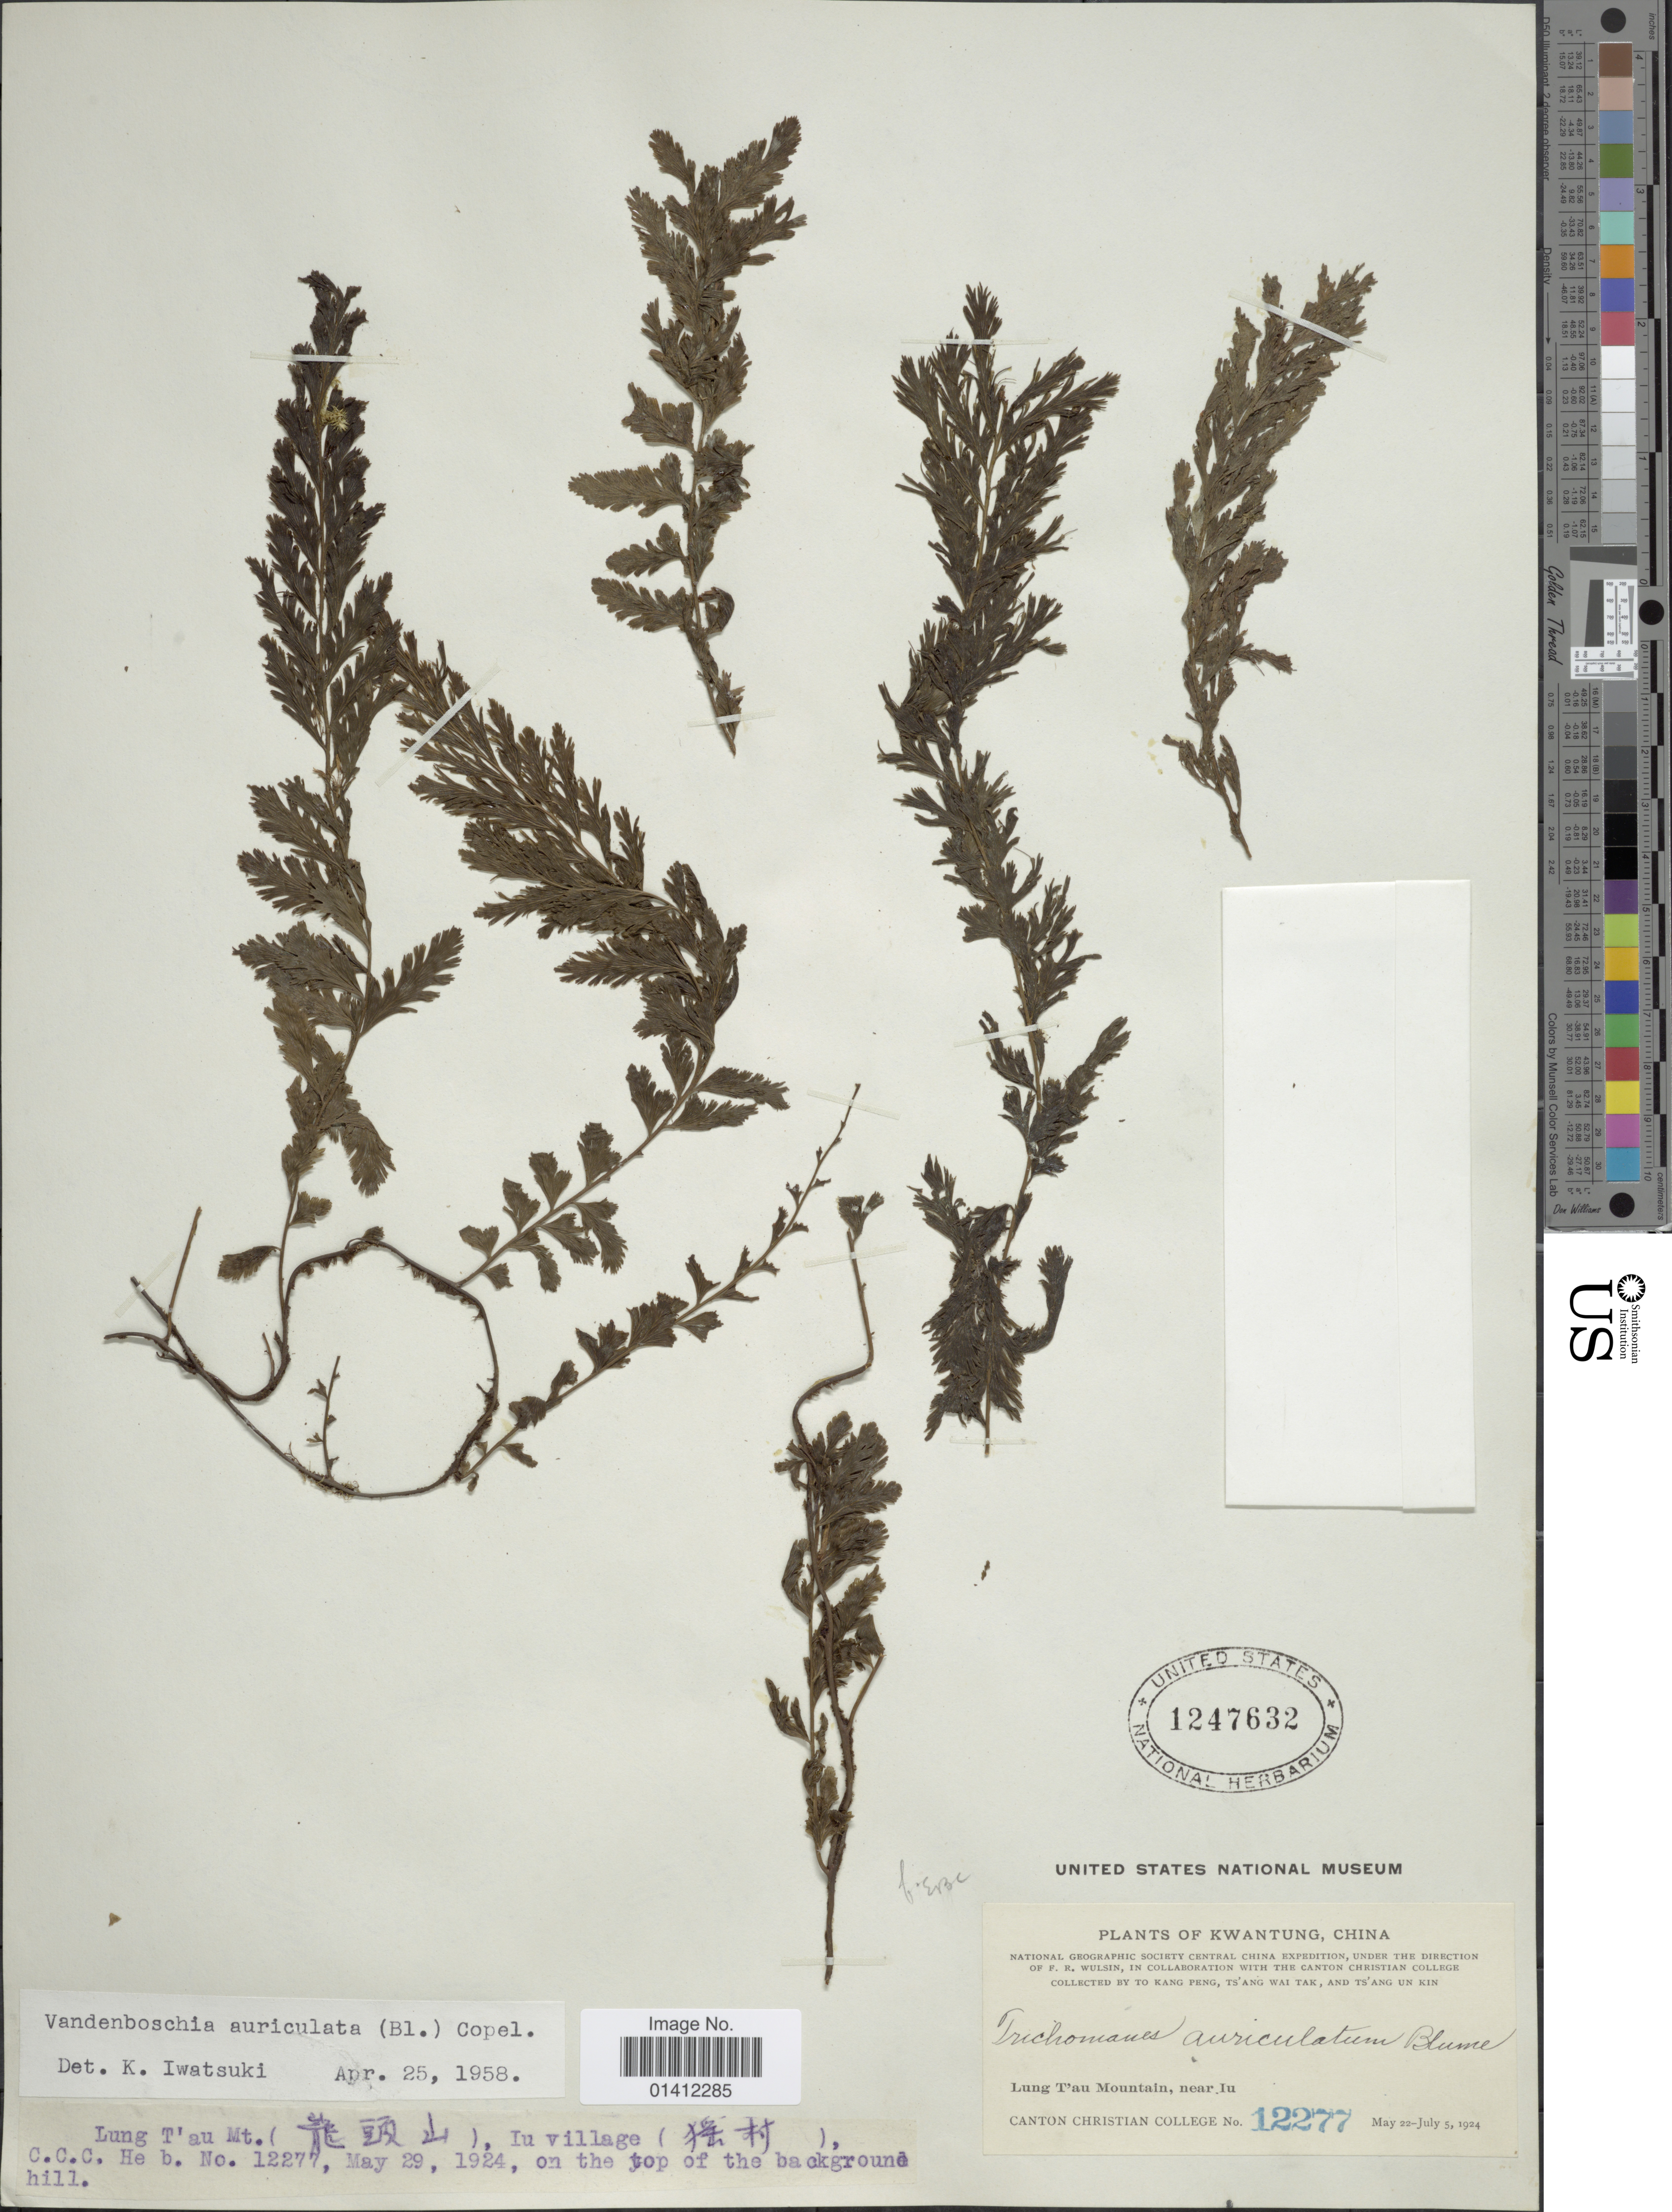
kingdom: Plantae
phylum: Tracheophyta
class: Polypodiopsida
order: Hymenophyllales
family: Hymenophyllaceae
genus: Vandenboschia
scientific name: Vandenboschia auriculata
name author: (Blume) Copel.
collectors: K. Peng, T. Tak & Ts' Ang Un Kin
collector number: C.C.C. 12277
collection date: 1924-05-22/1924-07-05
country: China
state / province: Guangdong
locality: Kwantung. Lung T'au Mountain, near Iu village [interpreted]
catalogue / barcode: US 1247632